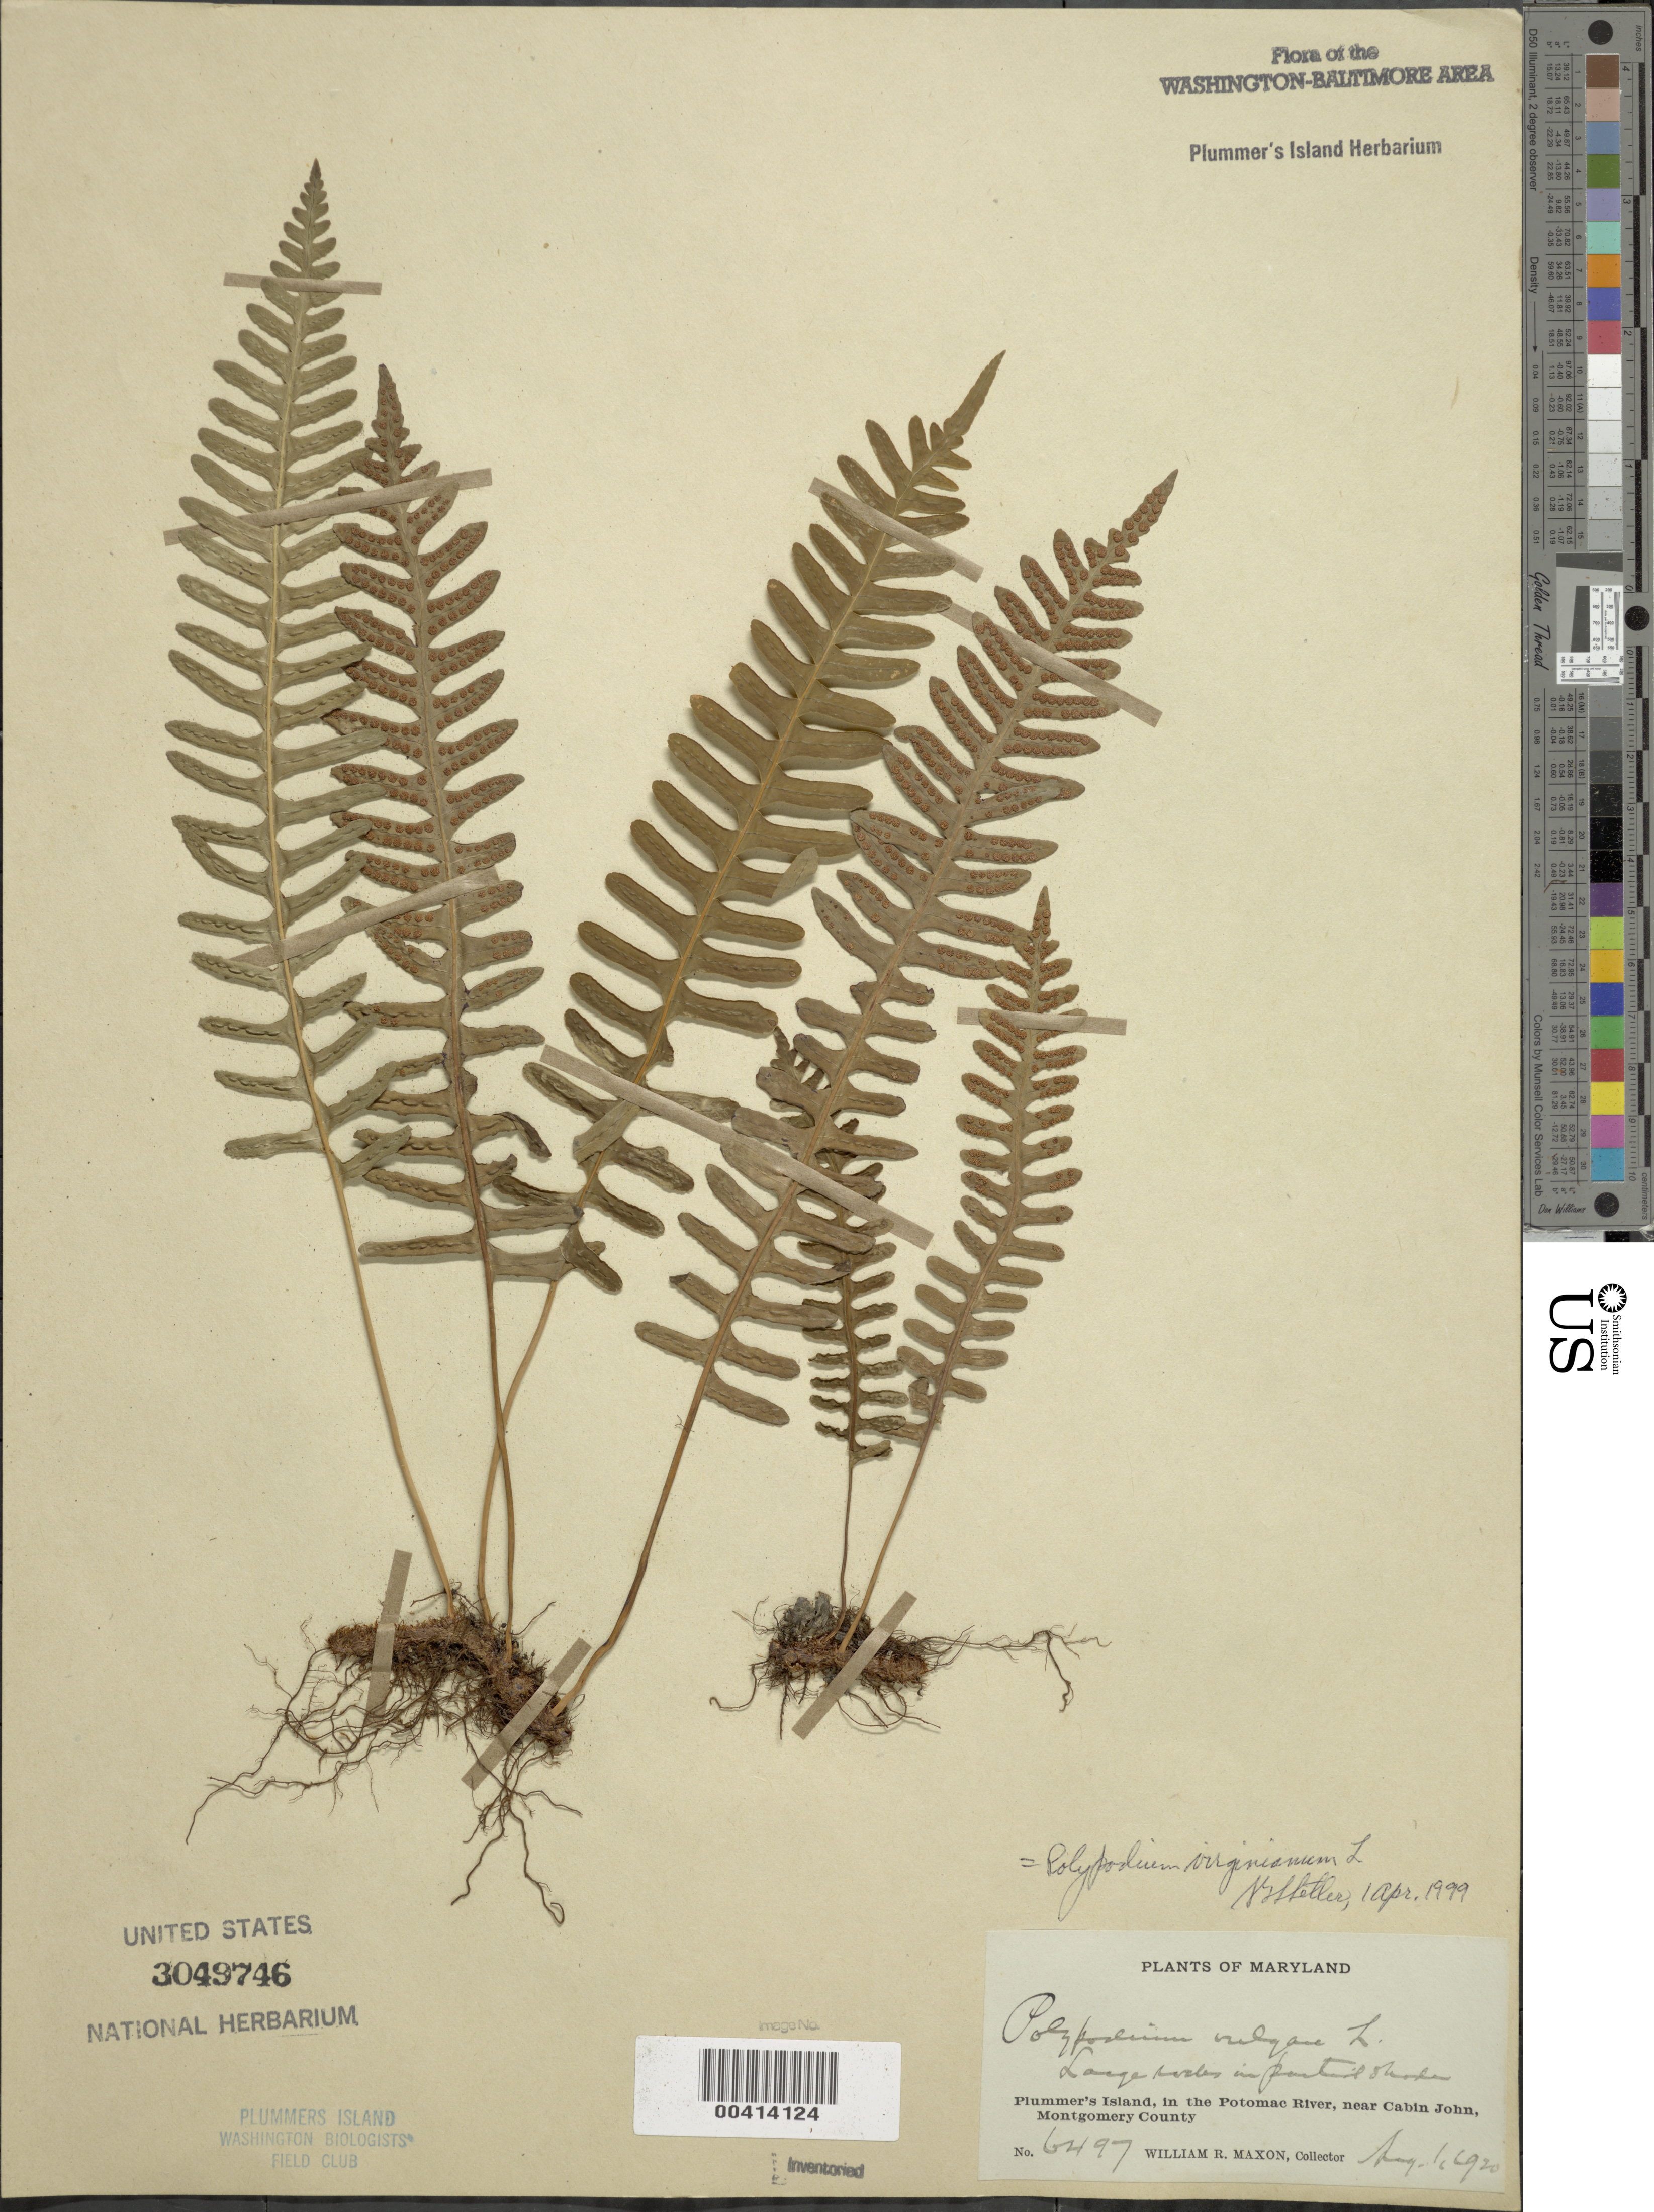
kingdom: Plantae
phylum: Tracheophyta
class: Polypodiopsida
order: Polypodiales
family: Polypodiaceae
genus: Polypodium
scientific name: Polypodium virginianum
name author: L.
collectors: W. R. Maxon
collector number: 6497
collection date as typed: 01 Aug 1920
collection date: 1920-08-01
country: United States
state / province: Maryland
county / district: Montgomery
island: Plummers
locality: Plummer's Island, near Cabin John C. & O. Canal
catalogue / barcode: US 3049746